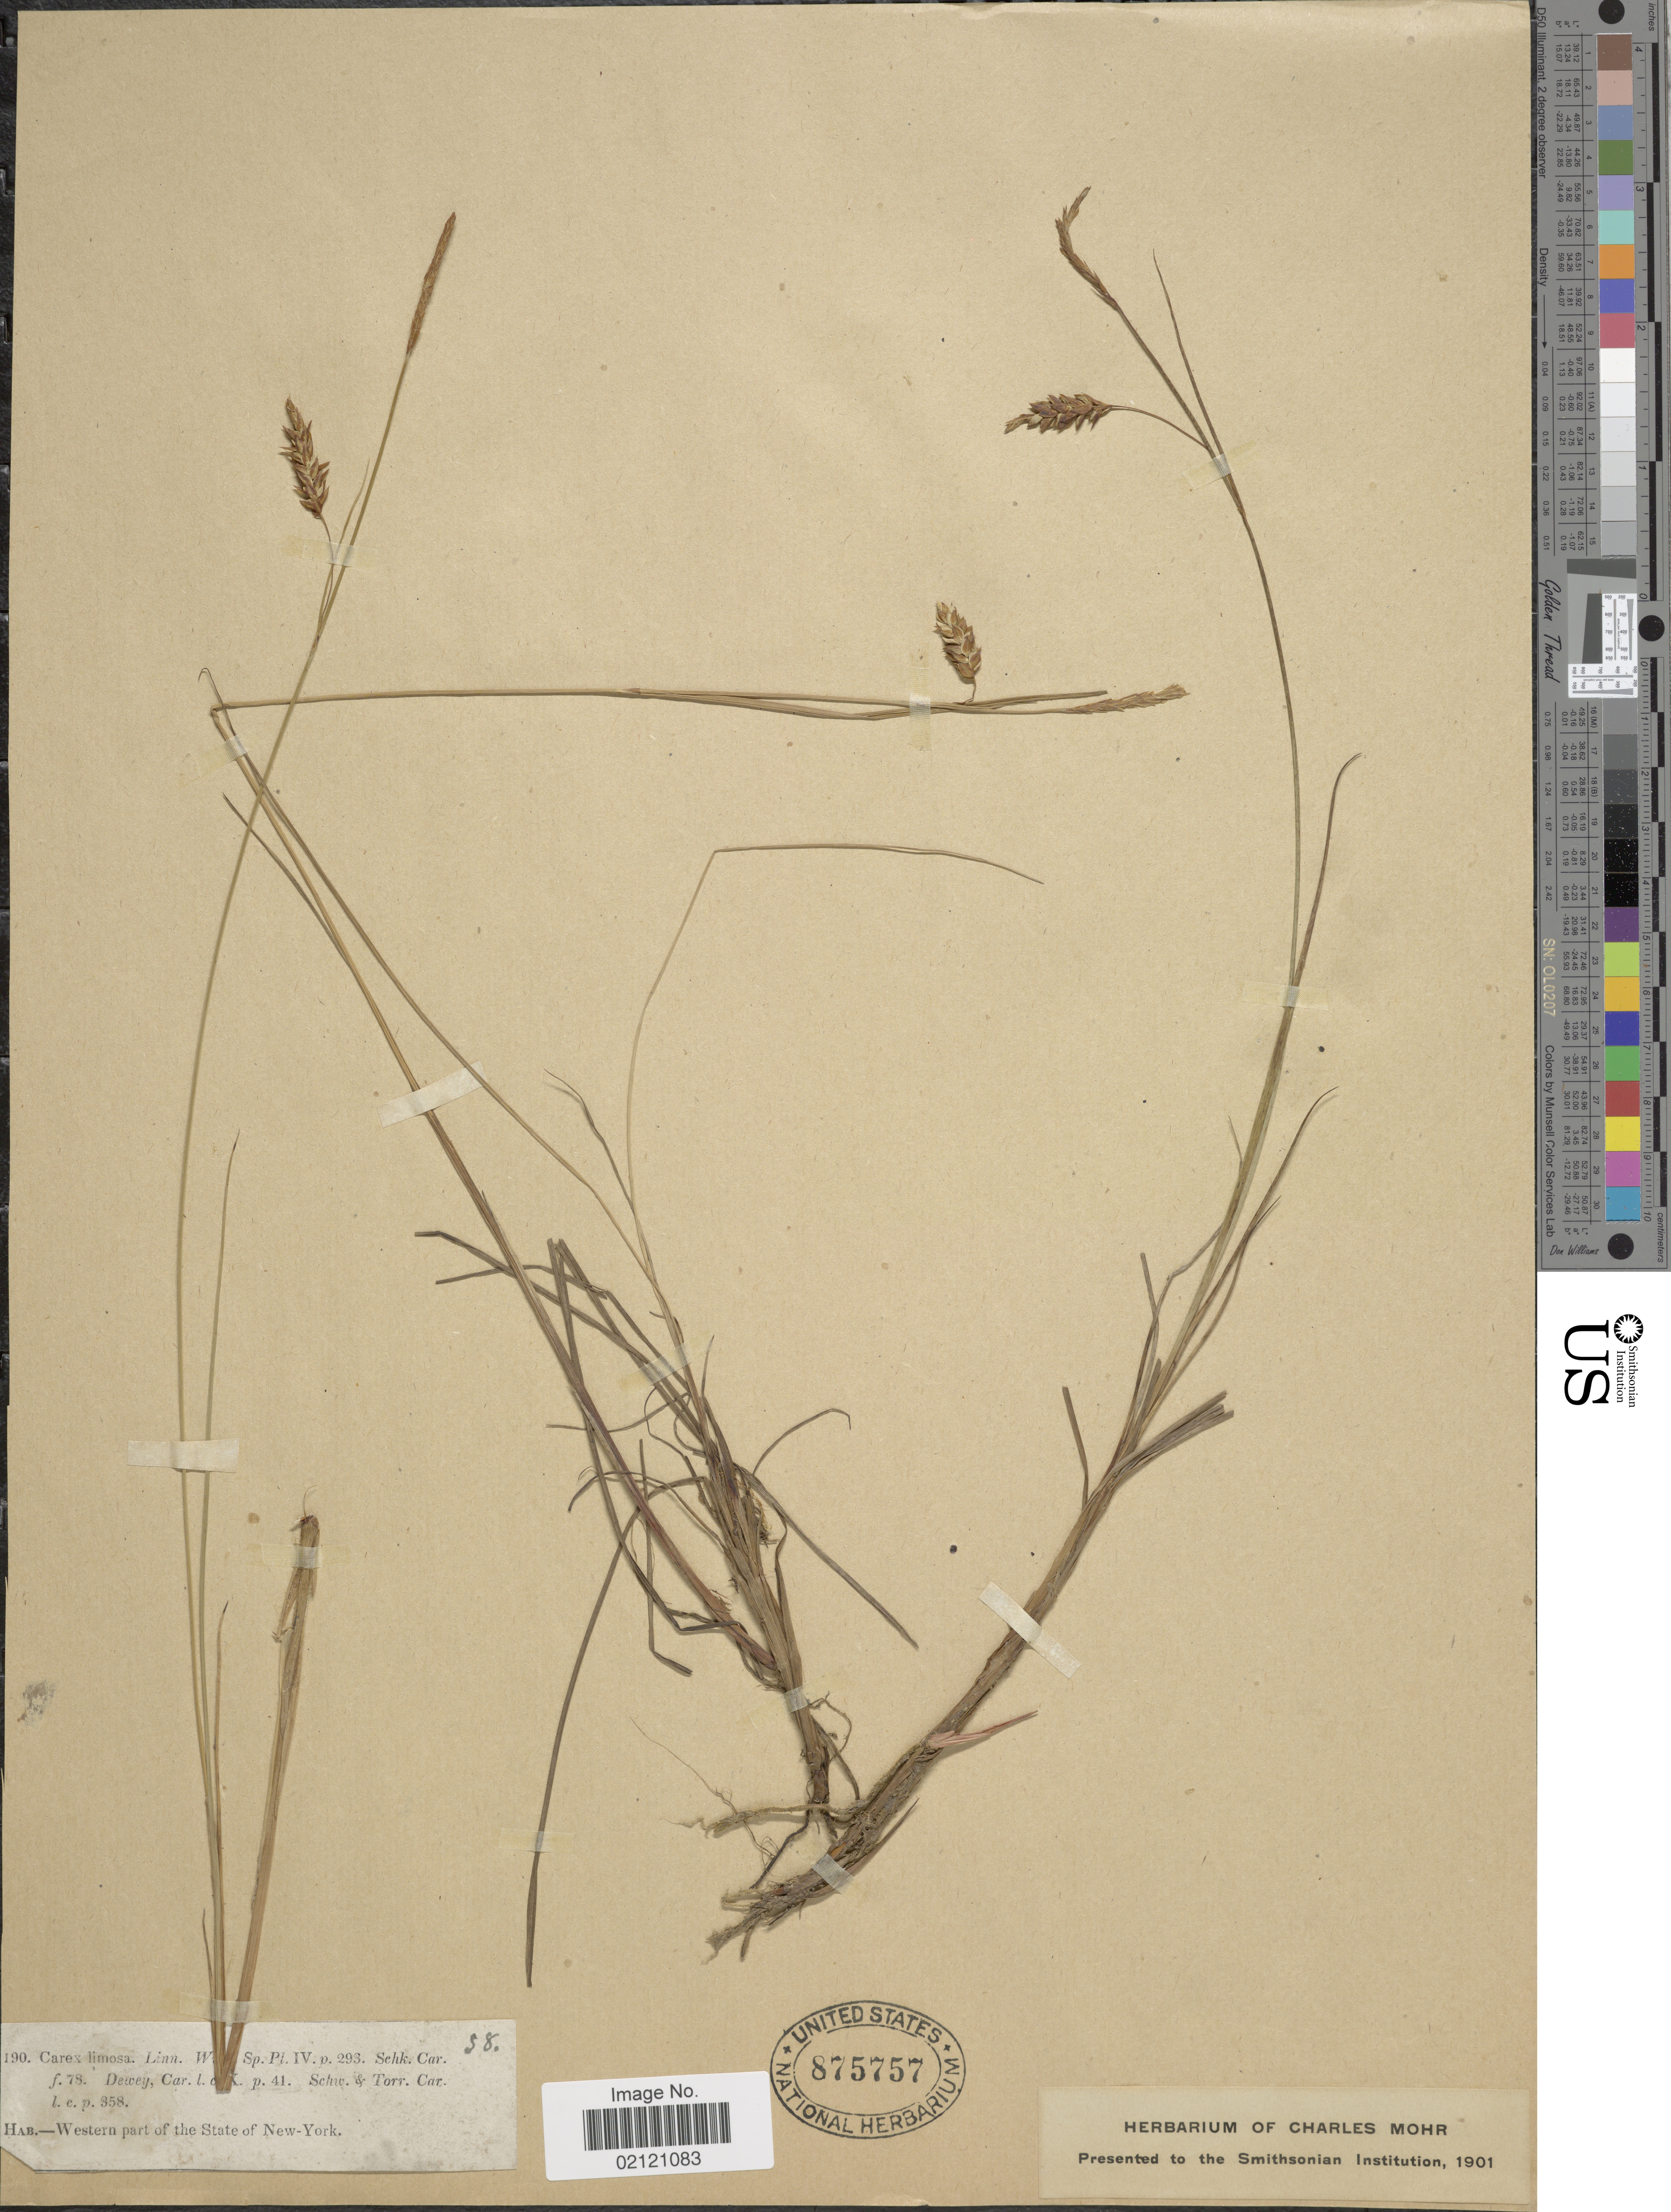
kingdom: Plantae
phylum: Tracheophyta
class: Liliopsida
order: Poales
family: Cyperaceae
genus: Carex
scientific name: Carex limosa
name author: L.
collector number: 190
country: United States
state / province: New York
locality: Western part of the State of New York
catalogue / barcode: US 875757